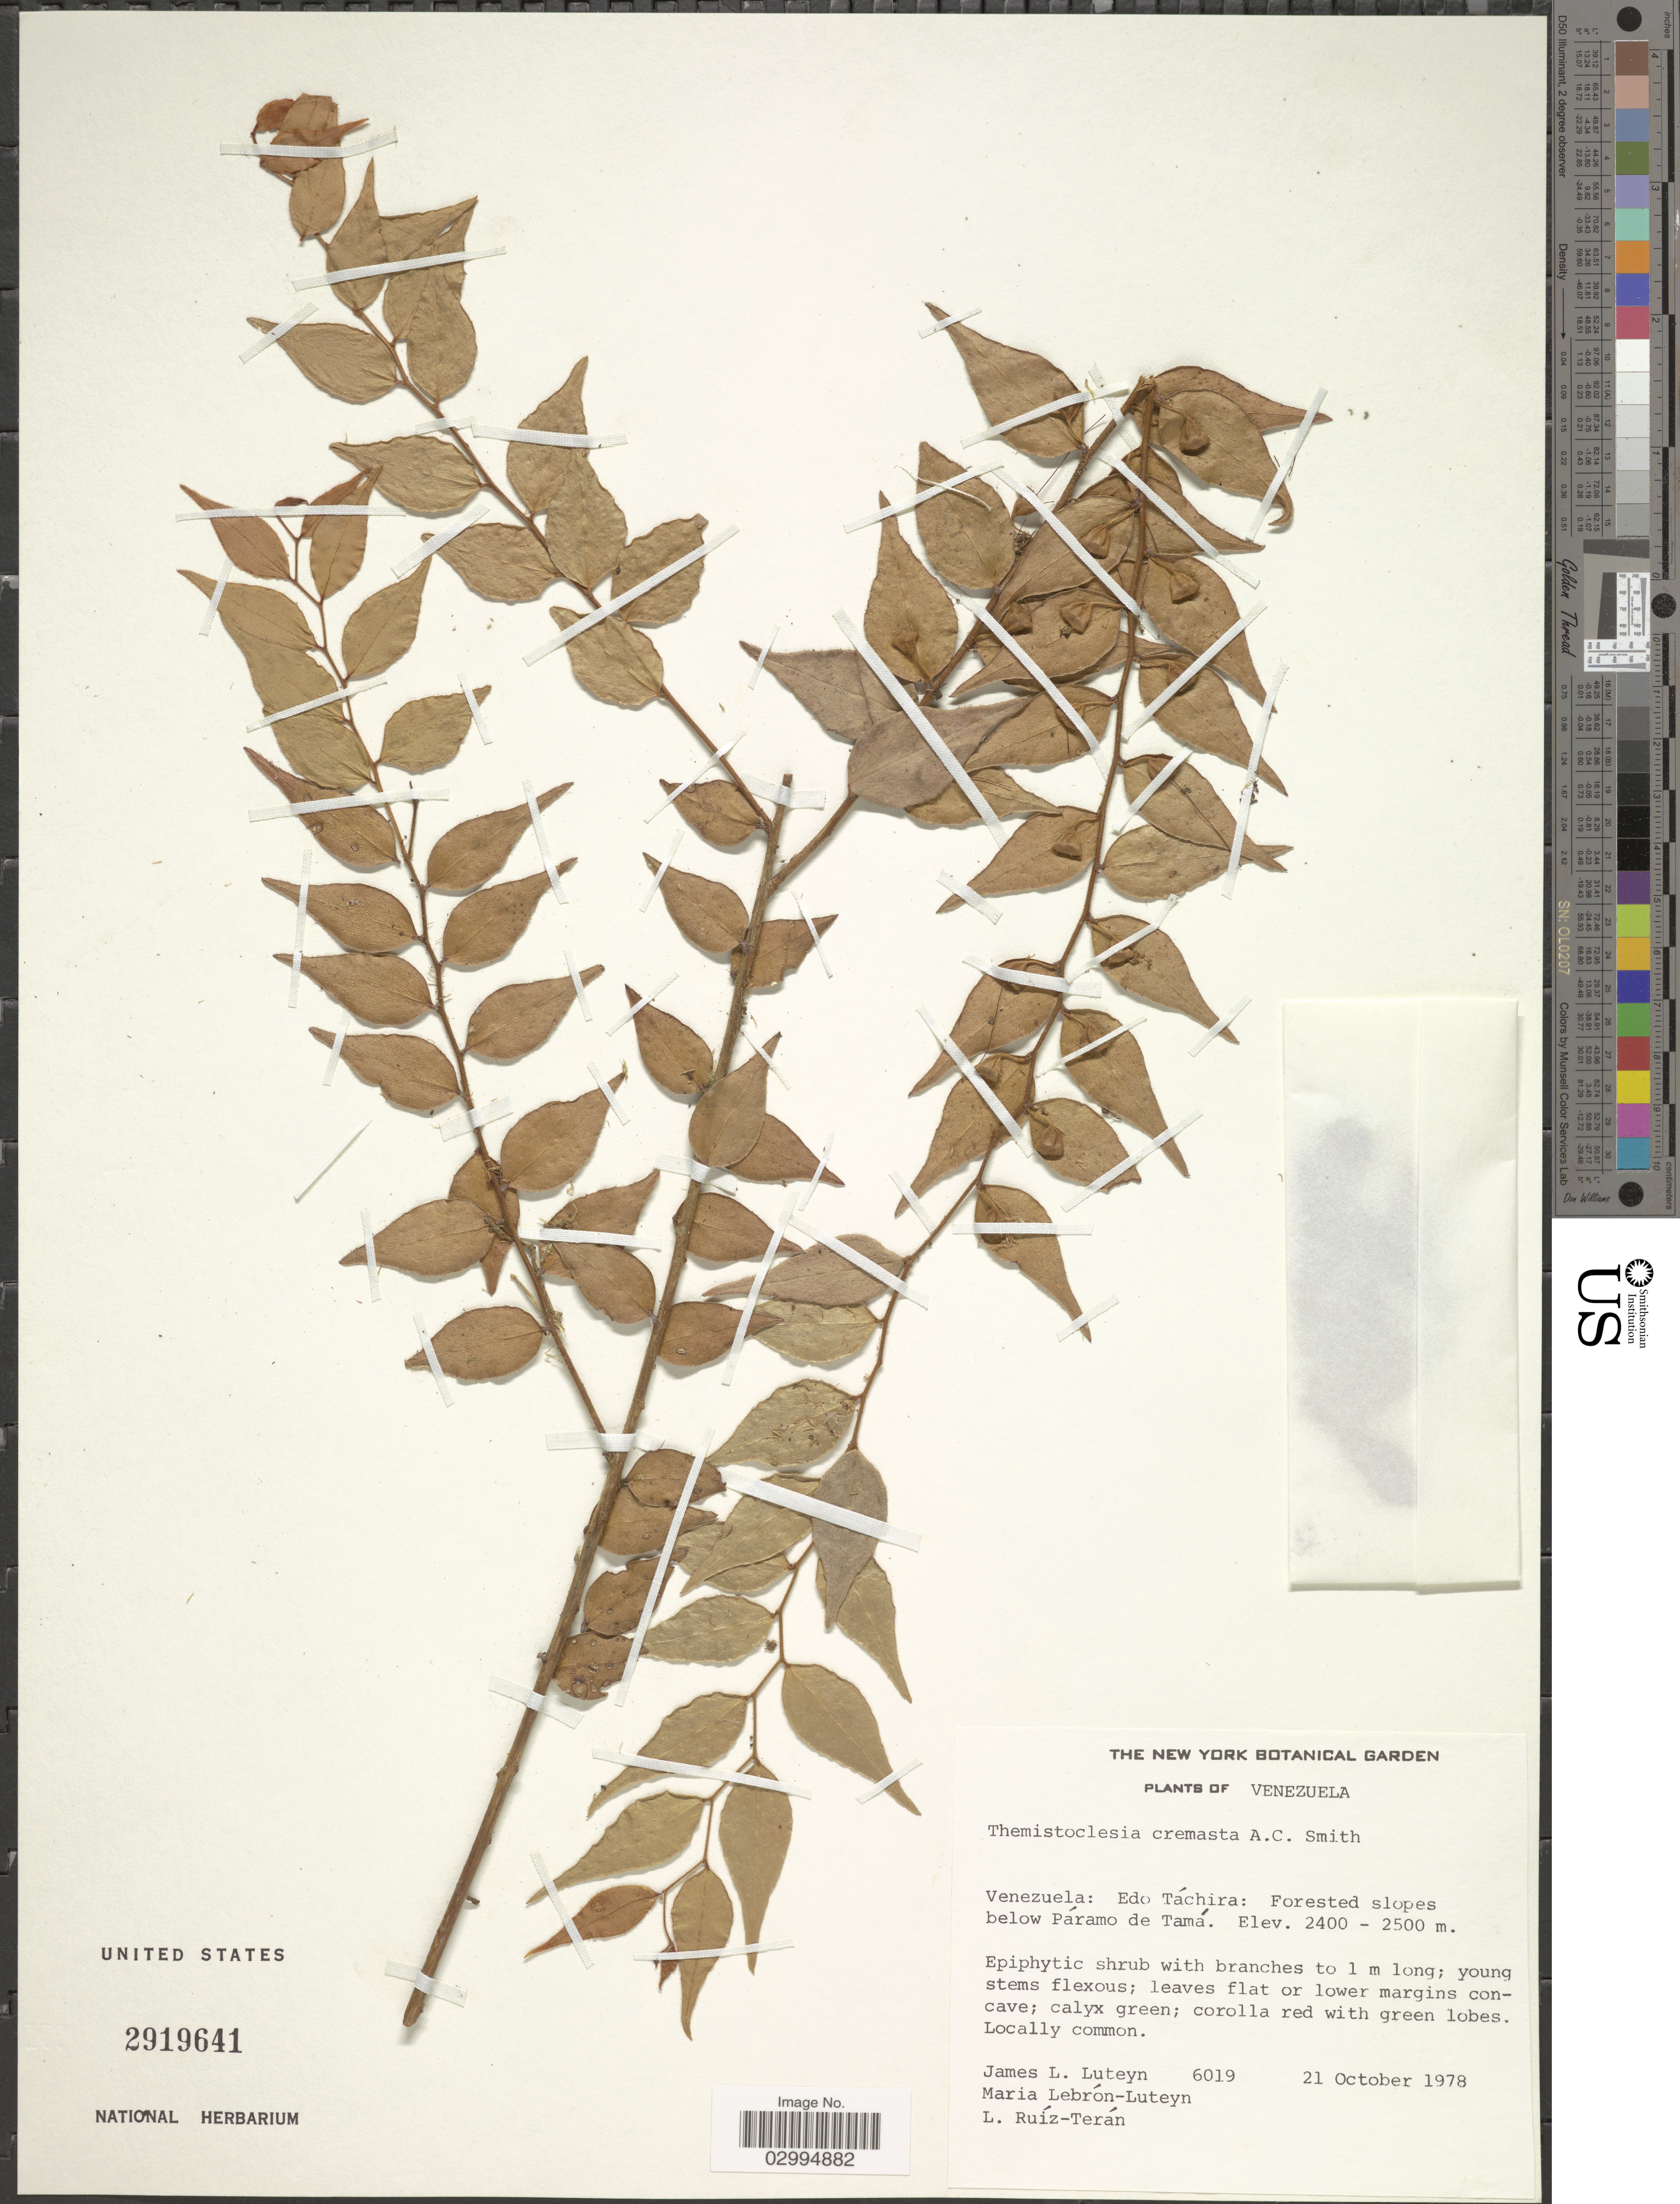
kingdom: Plantae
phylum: Tracheophyta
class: Magnoliopsida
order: Ericales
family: Ericaceae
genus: Themistoclesia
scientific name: Themistoclesia cremasta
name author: A.C. Sm.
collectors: J. Luteyn, M. L. Lebrón-Luteyn & L. E. Ruíz-Terán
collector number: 6019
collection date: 1978-10-21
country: Venezuela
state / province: Tachira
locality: Forested slopes below Páramo de Tamá.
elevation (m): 2400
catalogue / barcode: US 2919641